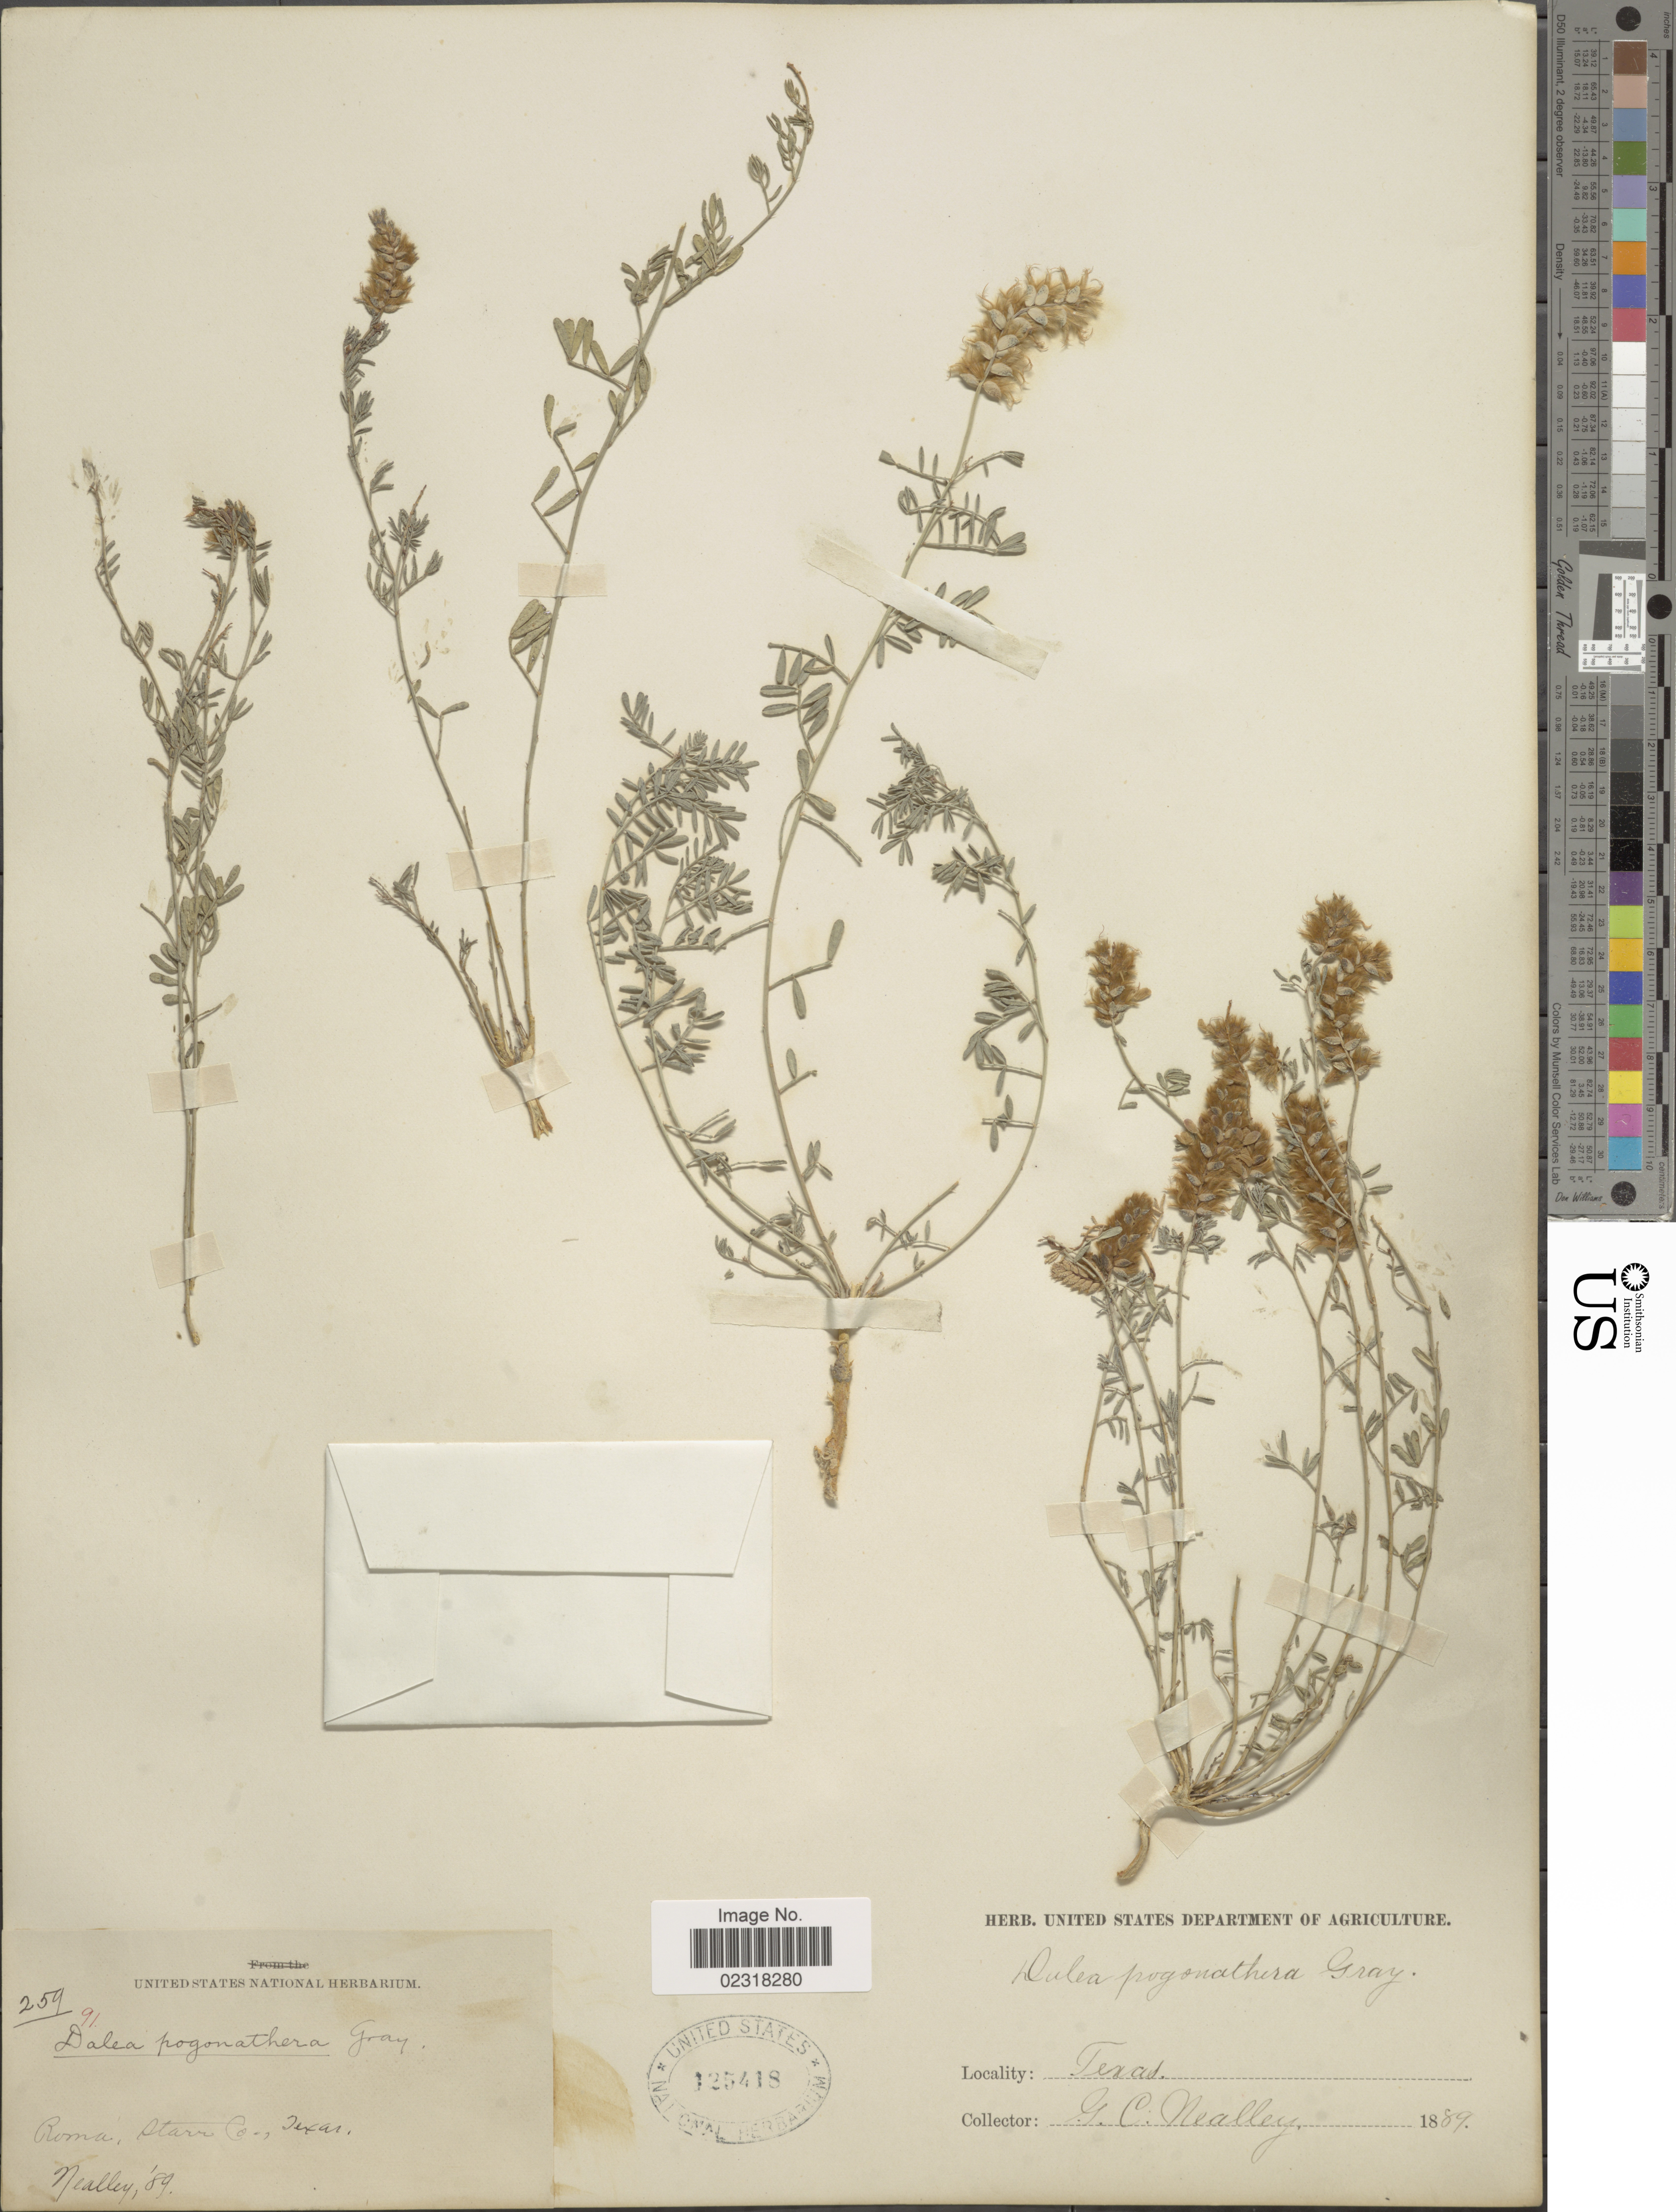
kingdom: Plantae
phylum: Tracheophyta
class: Magnoliopsida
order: Fabales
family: Fabaceae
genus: Dalea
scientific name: Dalea pogonathera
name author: A. Gray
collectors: G. C. Nealley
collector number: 259/91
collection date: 1889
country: United States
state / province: Texas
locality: Roma, Starr Co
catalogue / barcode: US 125418